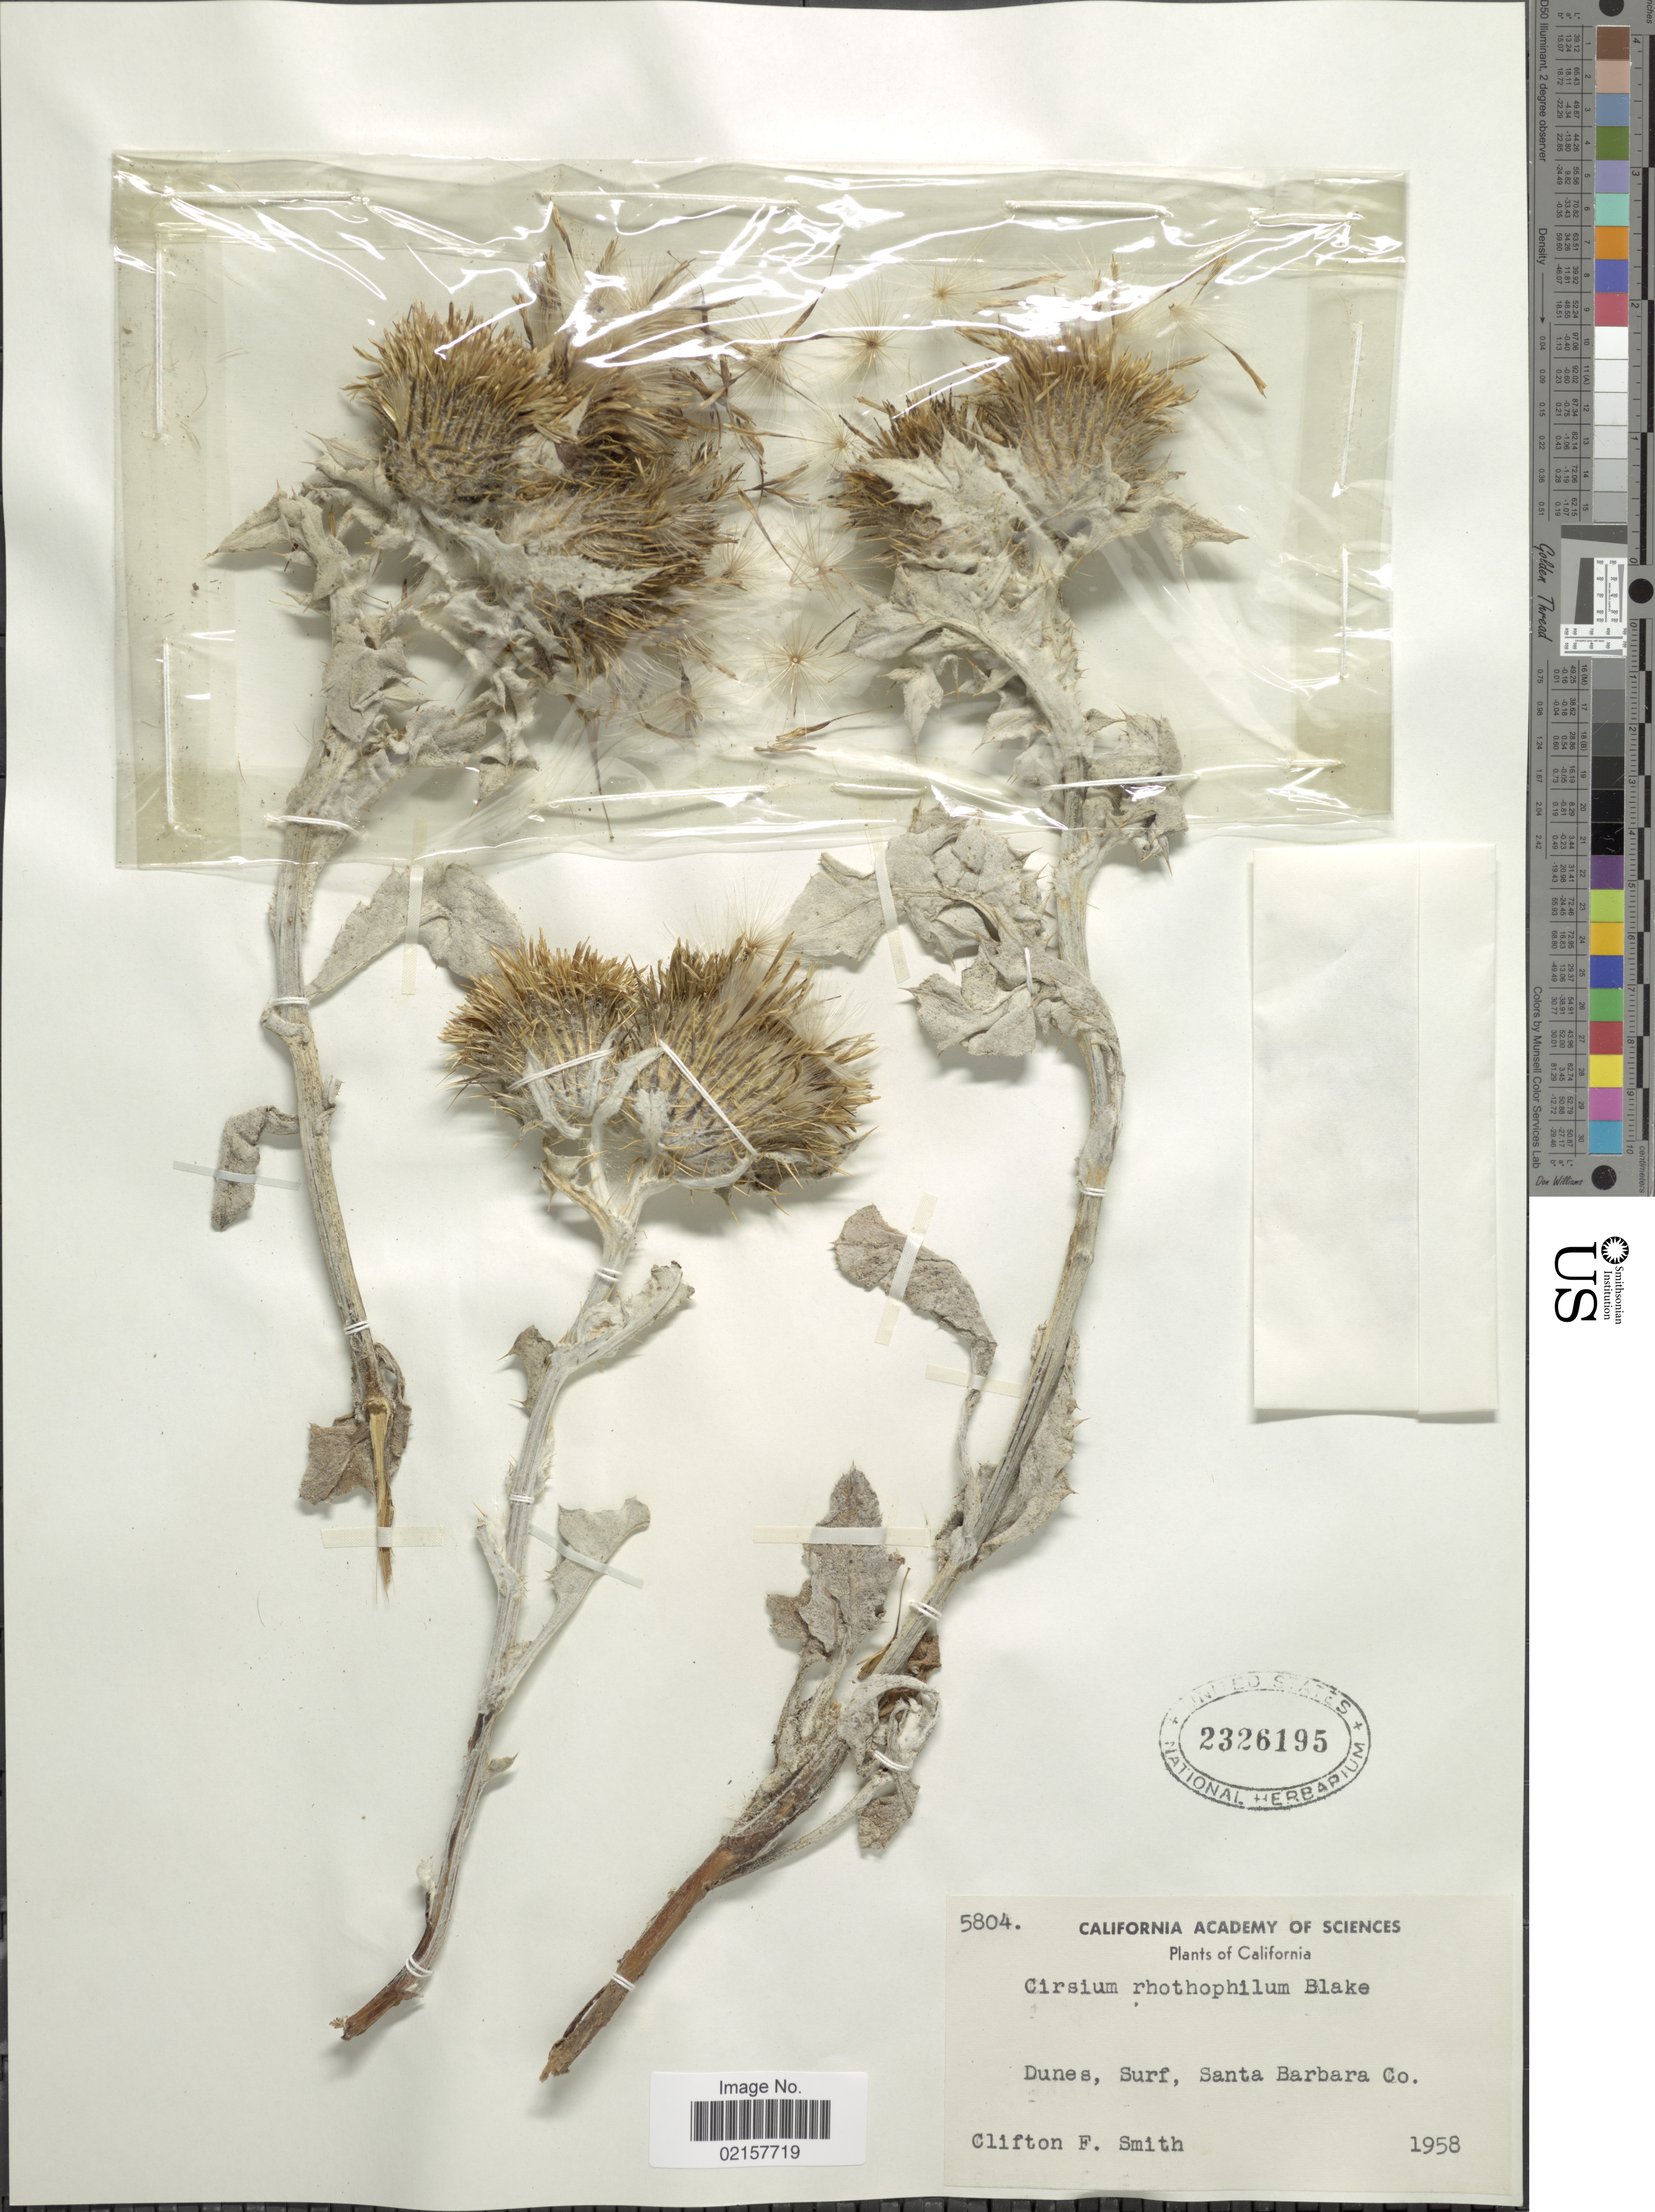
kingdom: Plantae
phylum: Tracheophyta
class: Magnoliopsida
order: Asterales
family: Asteraceae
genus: Cirsium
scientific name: Cirsium rhothophilum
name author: S.F. Blake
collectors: C. F. Smith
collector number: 5804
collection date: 1958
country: United States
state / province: California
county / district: Santa Barbara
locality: Dunes, Surf, Santa Barbara Co.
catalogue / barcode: US 2326195